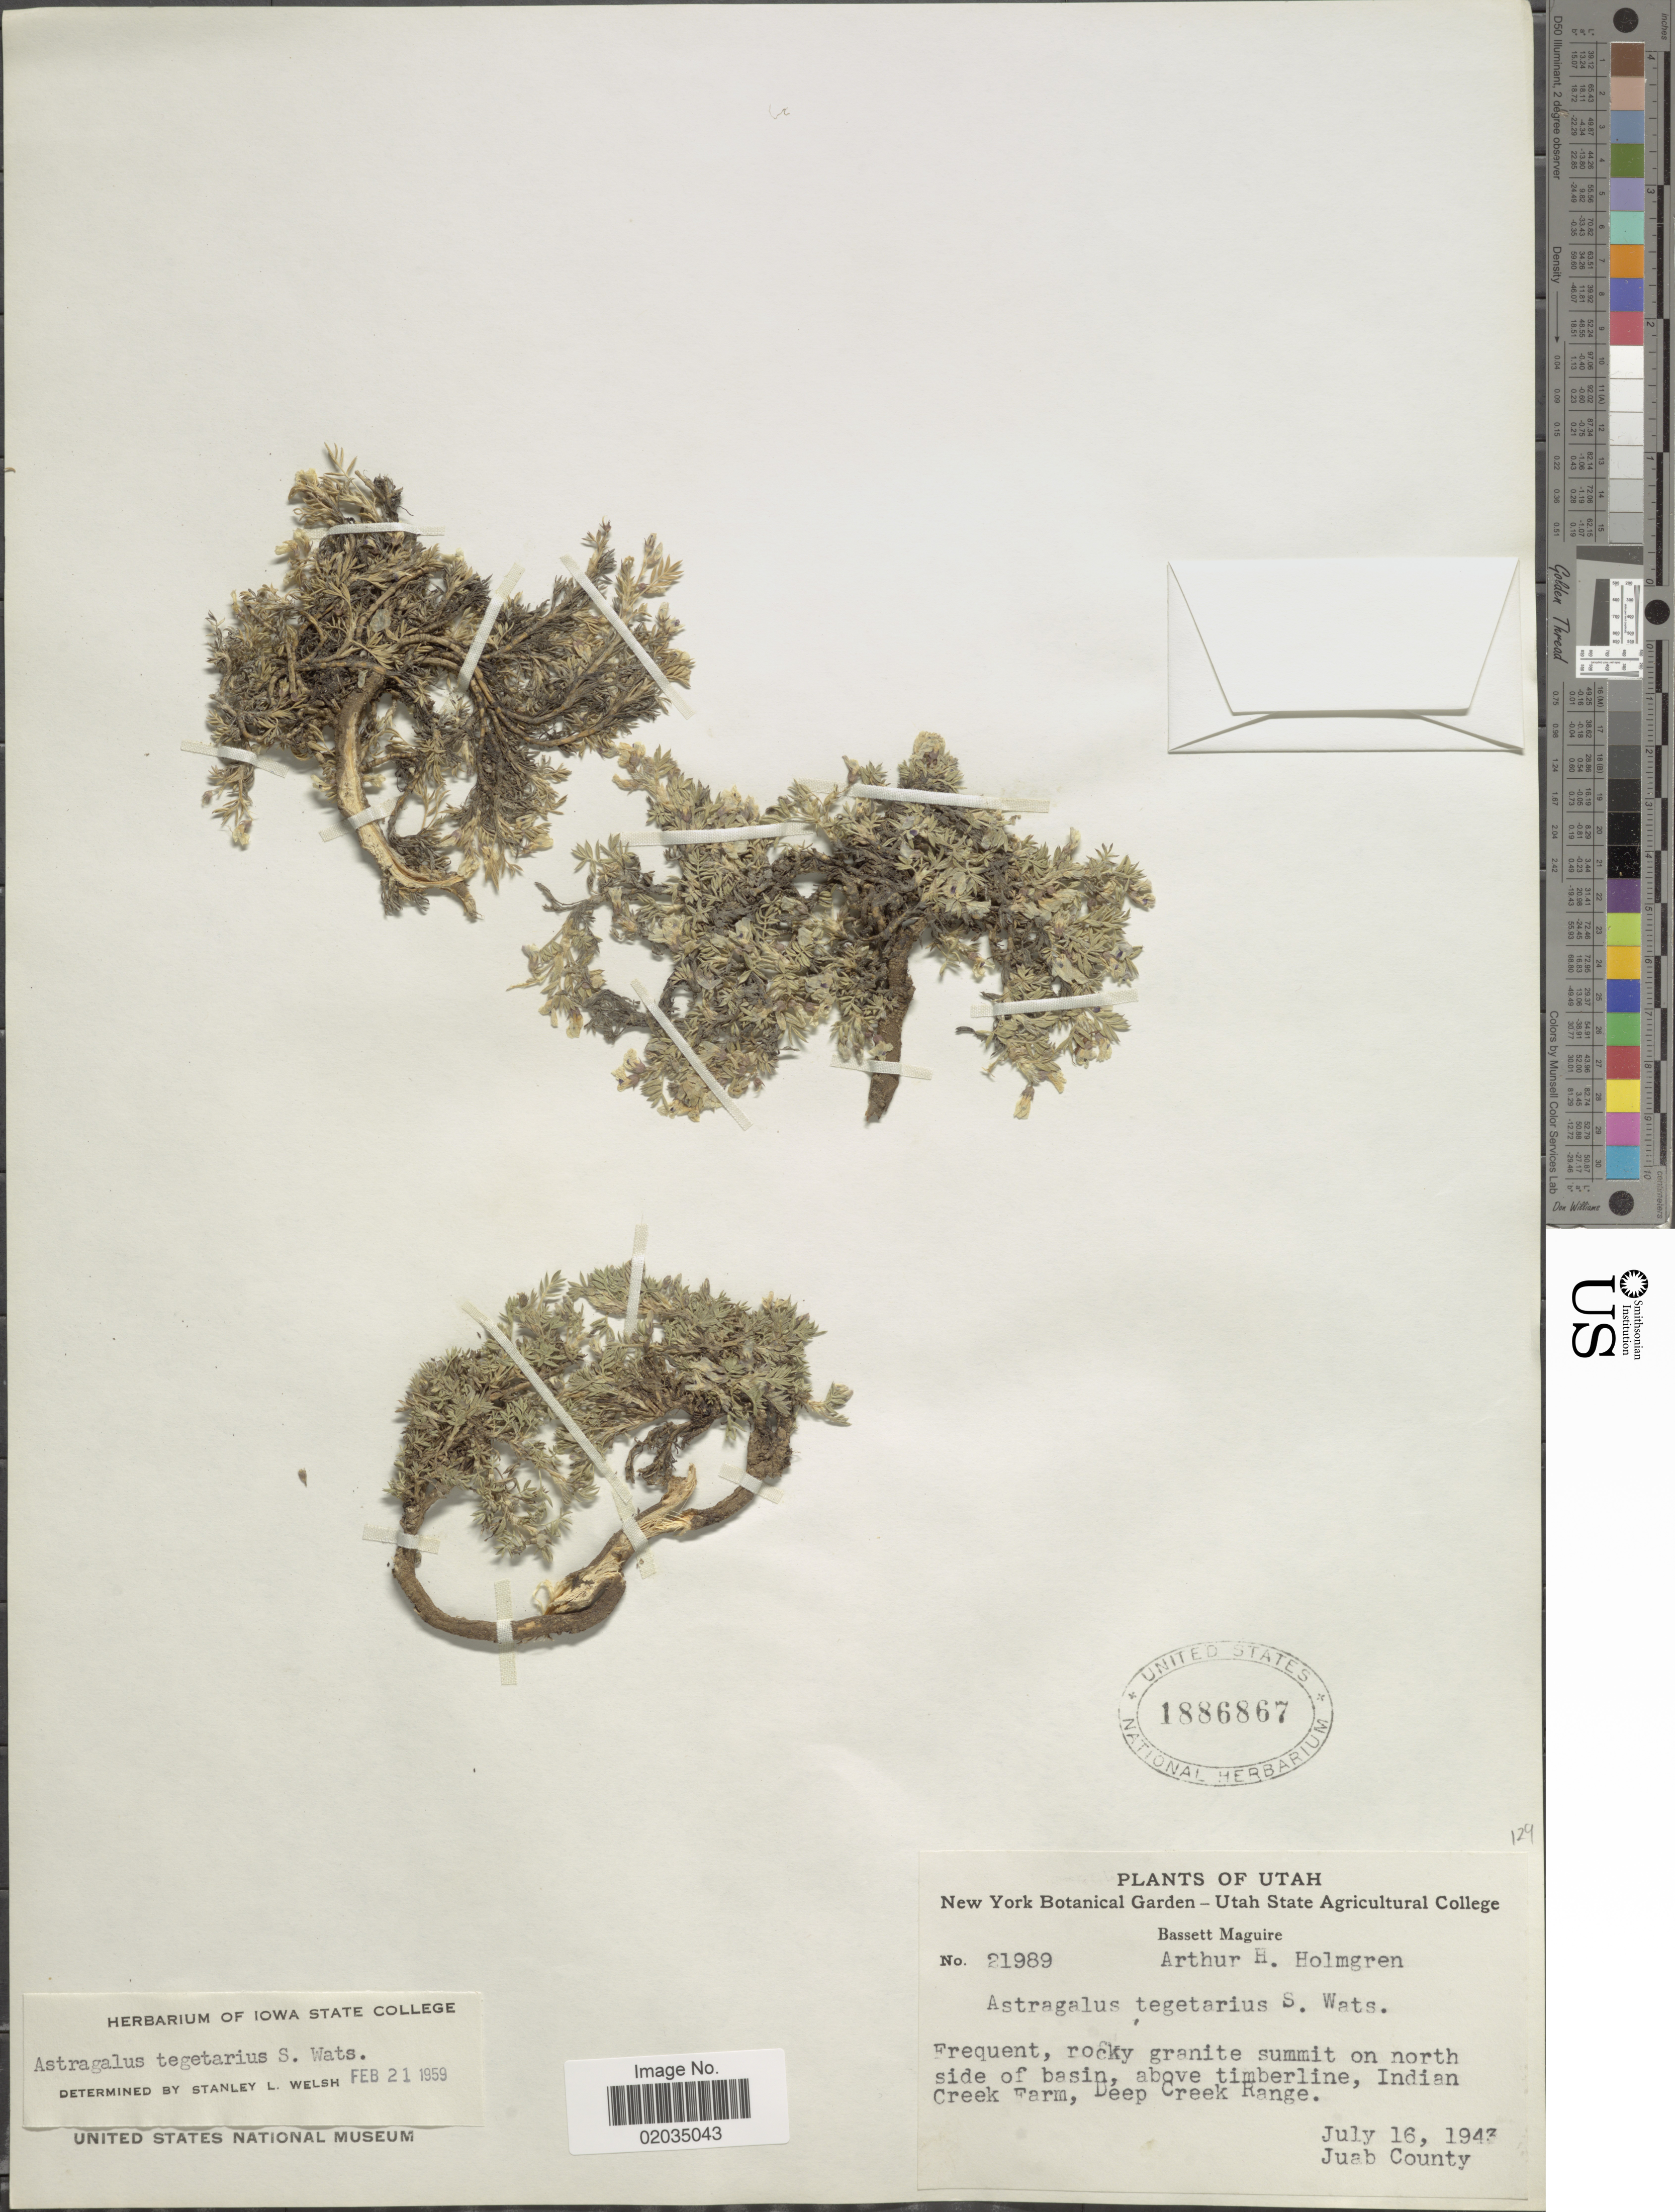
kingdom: Plantae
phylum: Tracheophyta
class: Magnoliopsida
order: Fabales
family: Fabaceae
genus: Astragalus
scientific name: Astragalus tegetarioides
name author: M.E. Jones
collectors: B. Maguire & A. H. Holmgren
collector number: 21989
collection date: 1943-07-16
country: United States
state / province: Utah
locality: Frequent, rocky granite summit on north side of basin, above timberline, Indian Creek Farm, Deep Creek Range, Juab County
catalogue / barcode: US 1886867